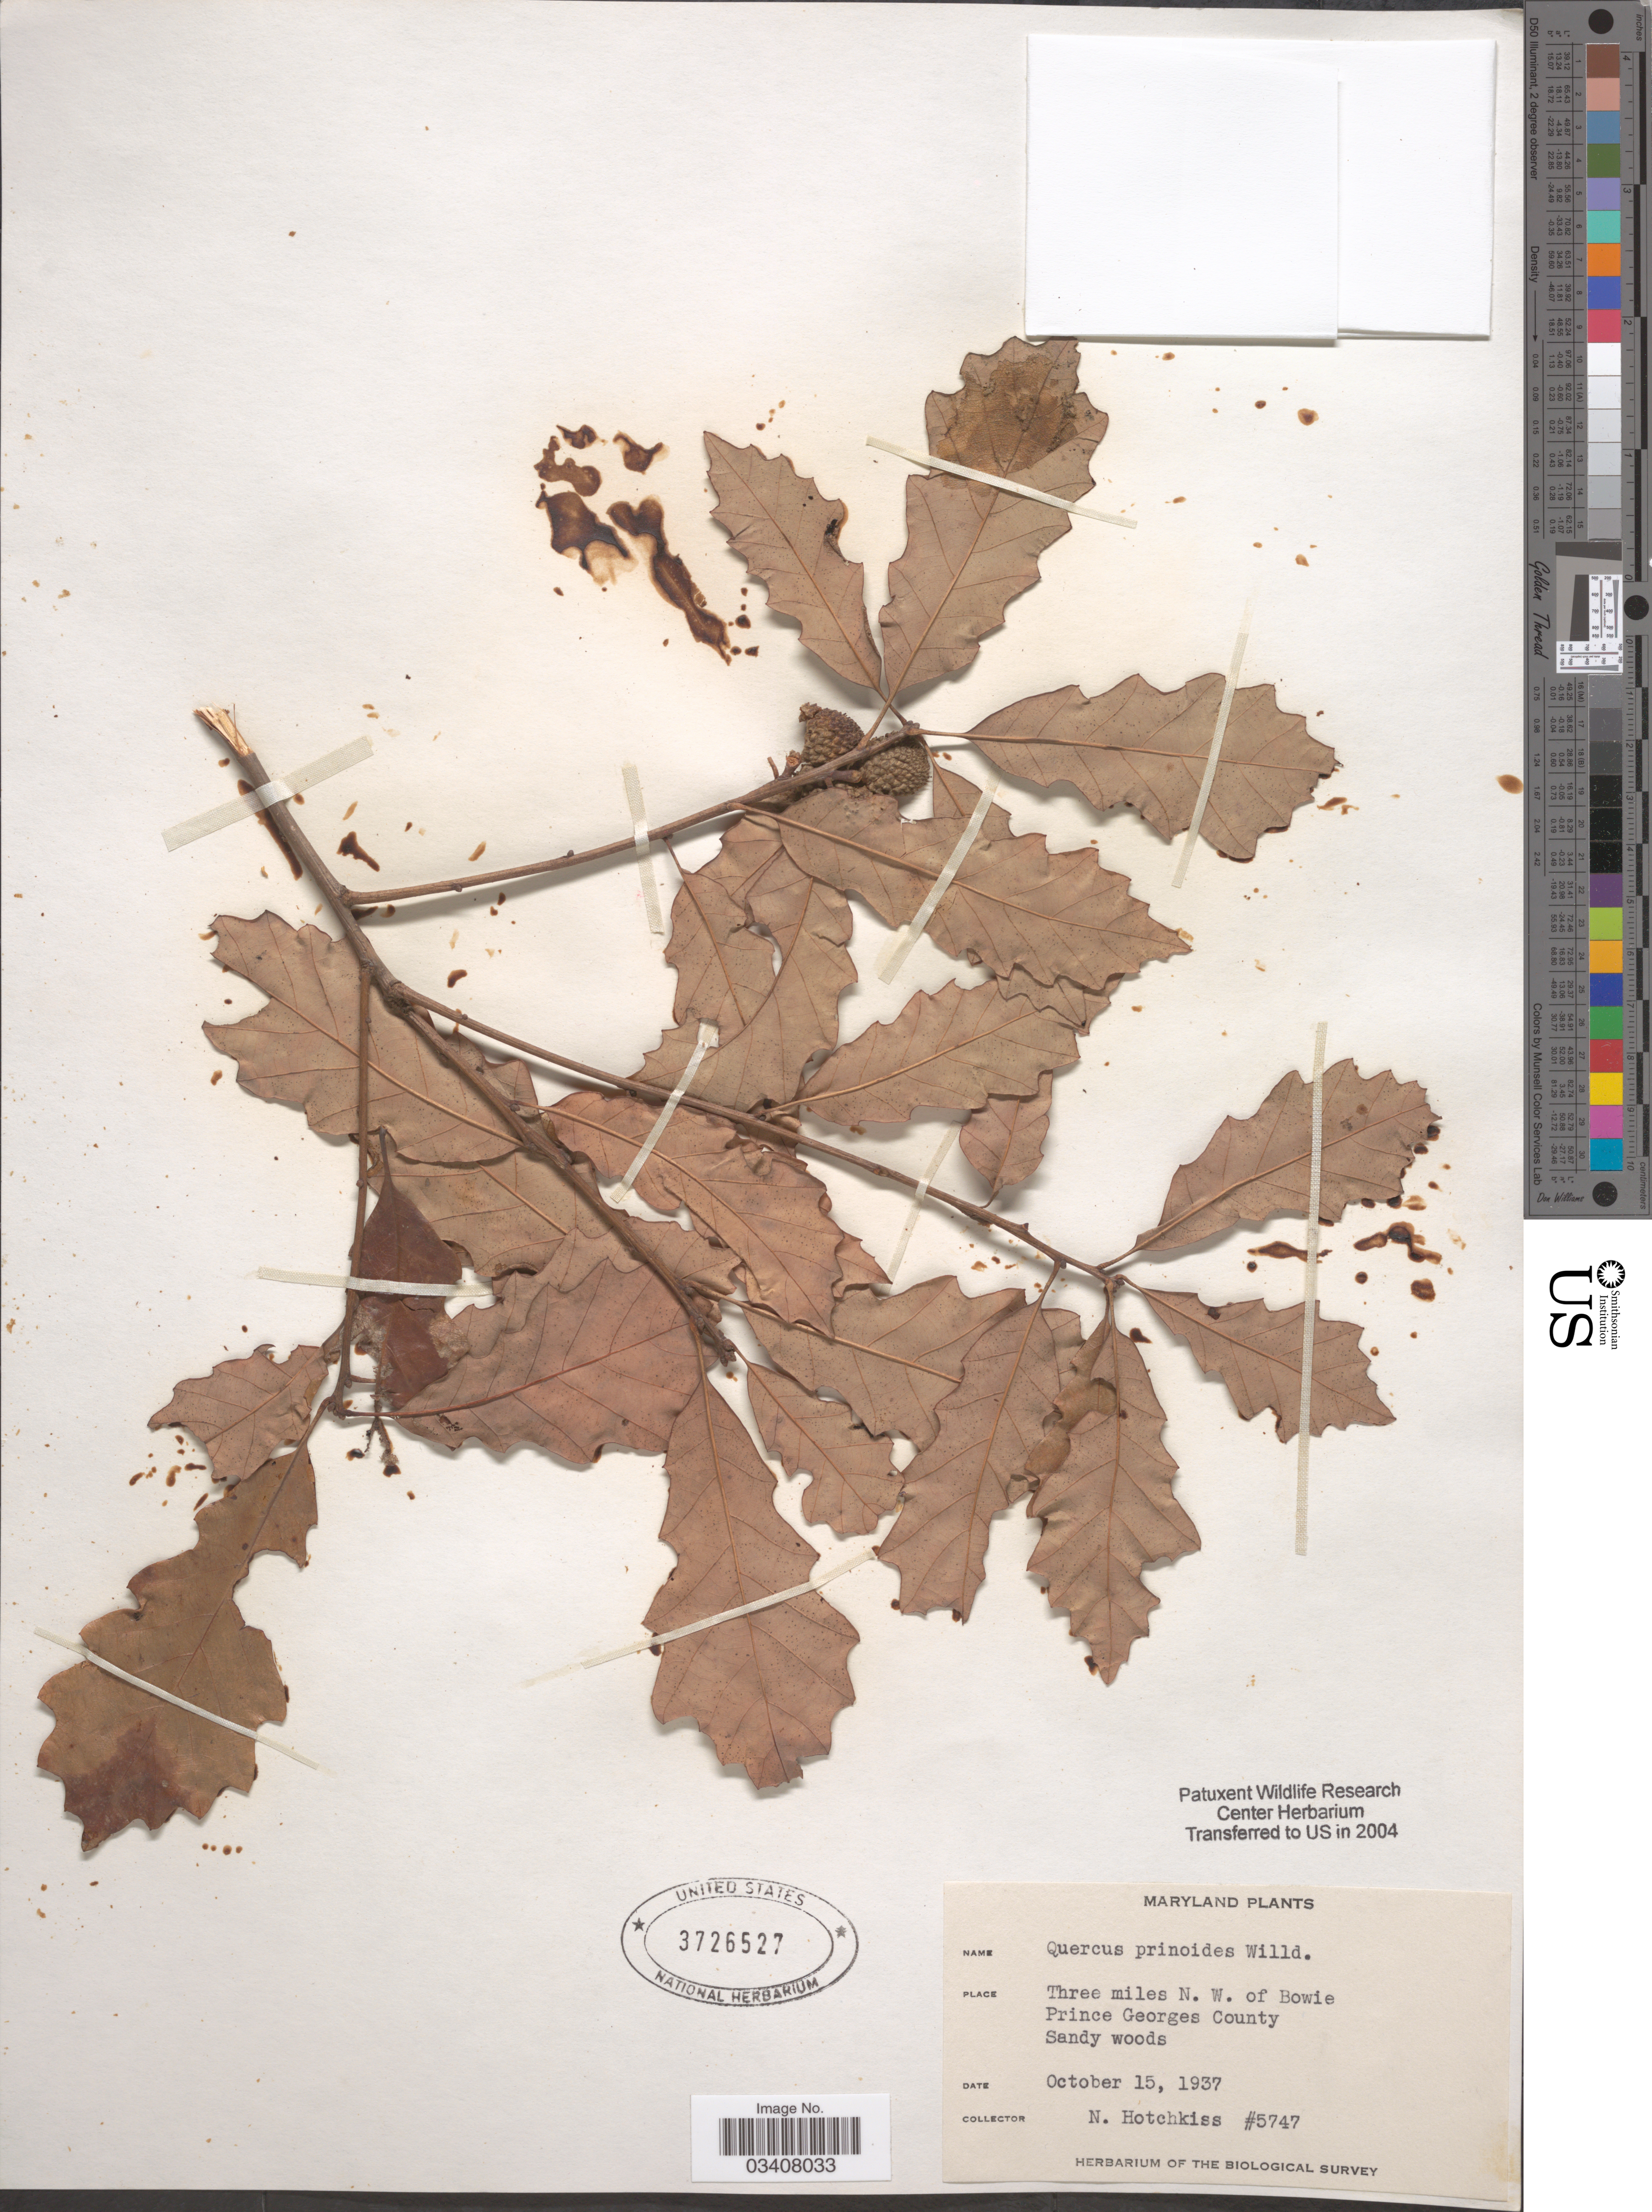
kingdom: Plantae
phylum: Tracheophyta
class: Magnoliopsida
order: Fagales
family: Fagaceae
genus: Quercus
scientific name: Quercus prinoides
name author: Willd.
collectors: N. Hotchkiss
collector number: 5747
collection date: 1937-10-15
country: United States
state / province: Maryland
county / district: Prince George's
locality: Three miles N. W. of Bowie Prince Georges County. Sandy woods.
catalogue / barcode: US 3726527